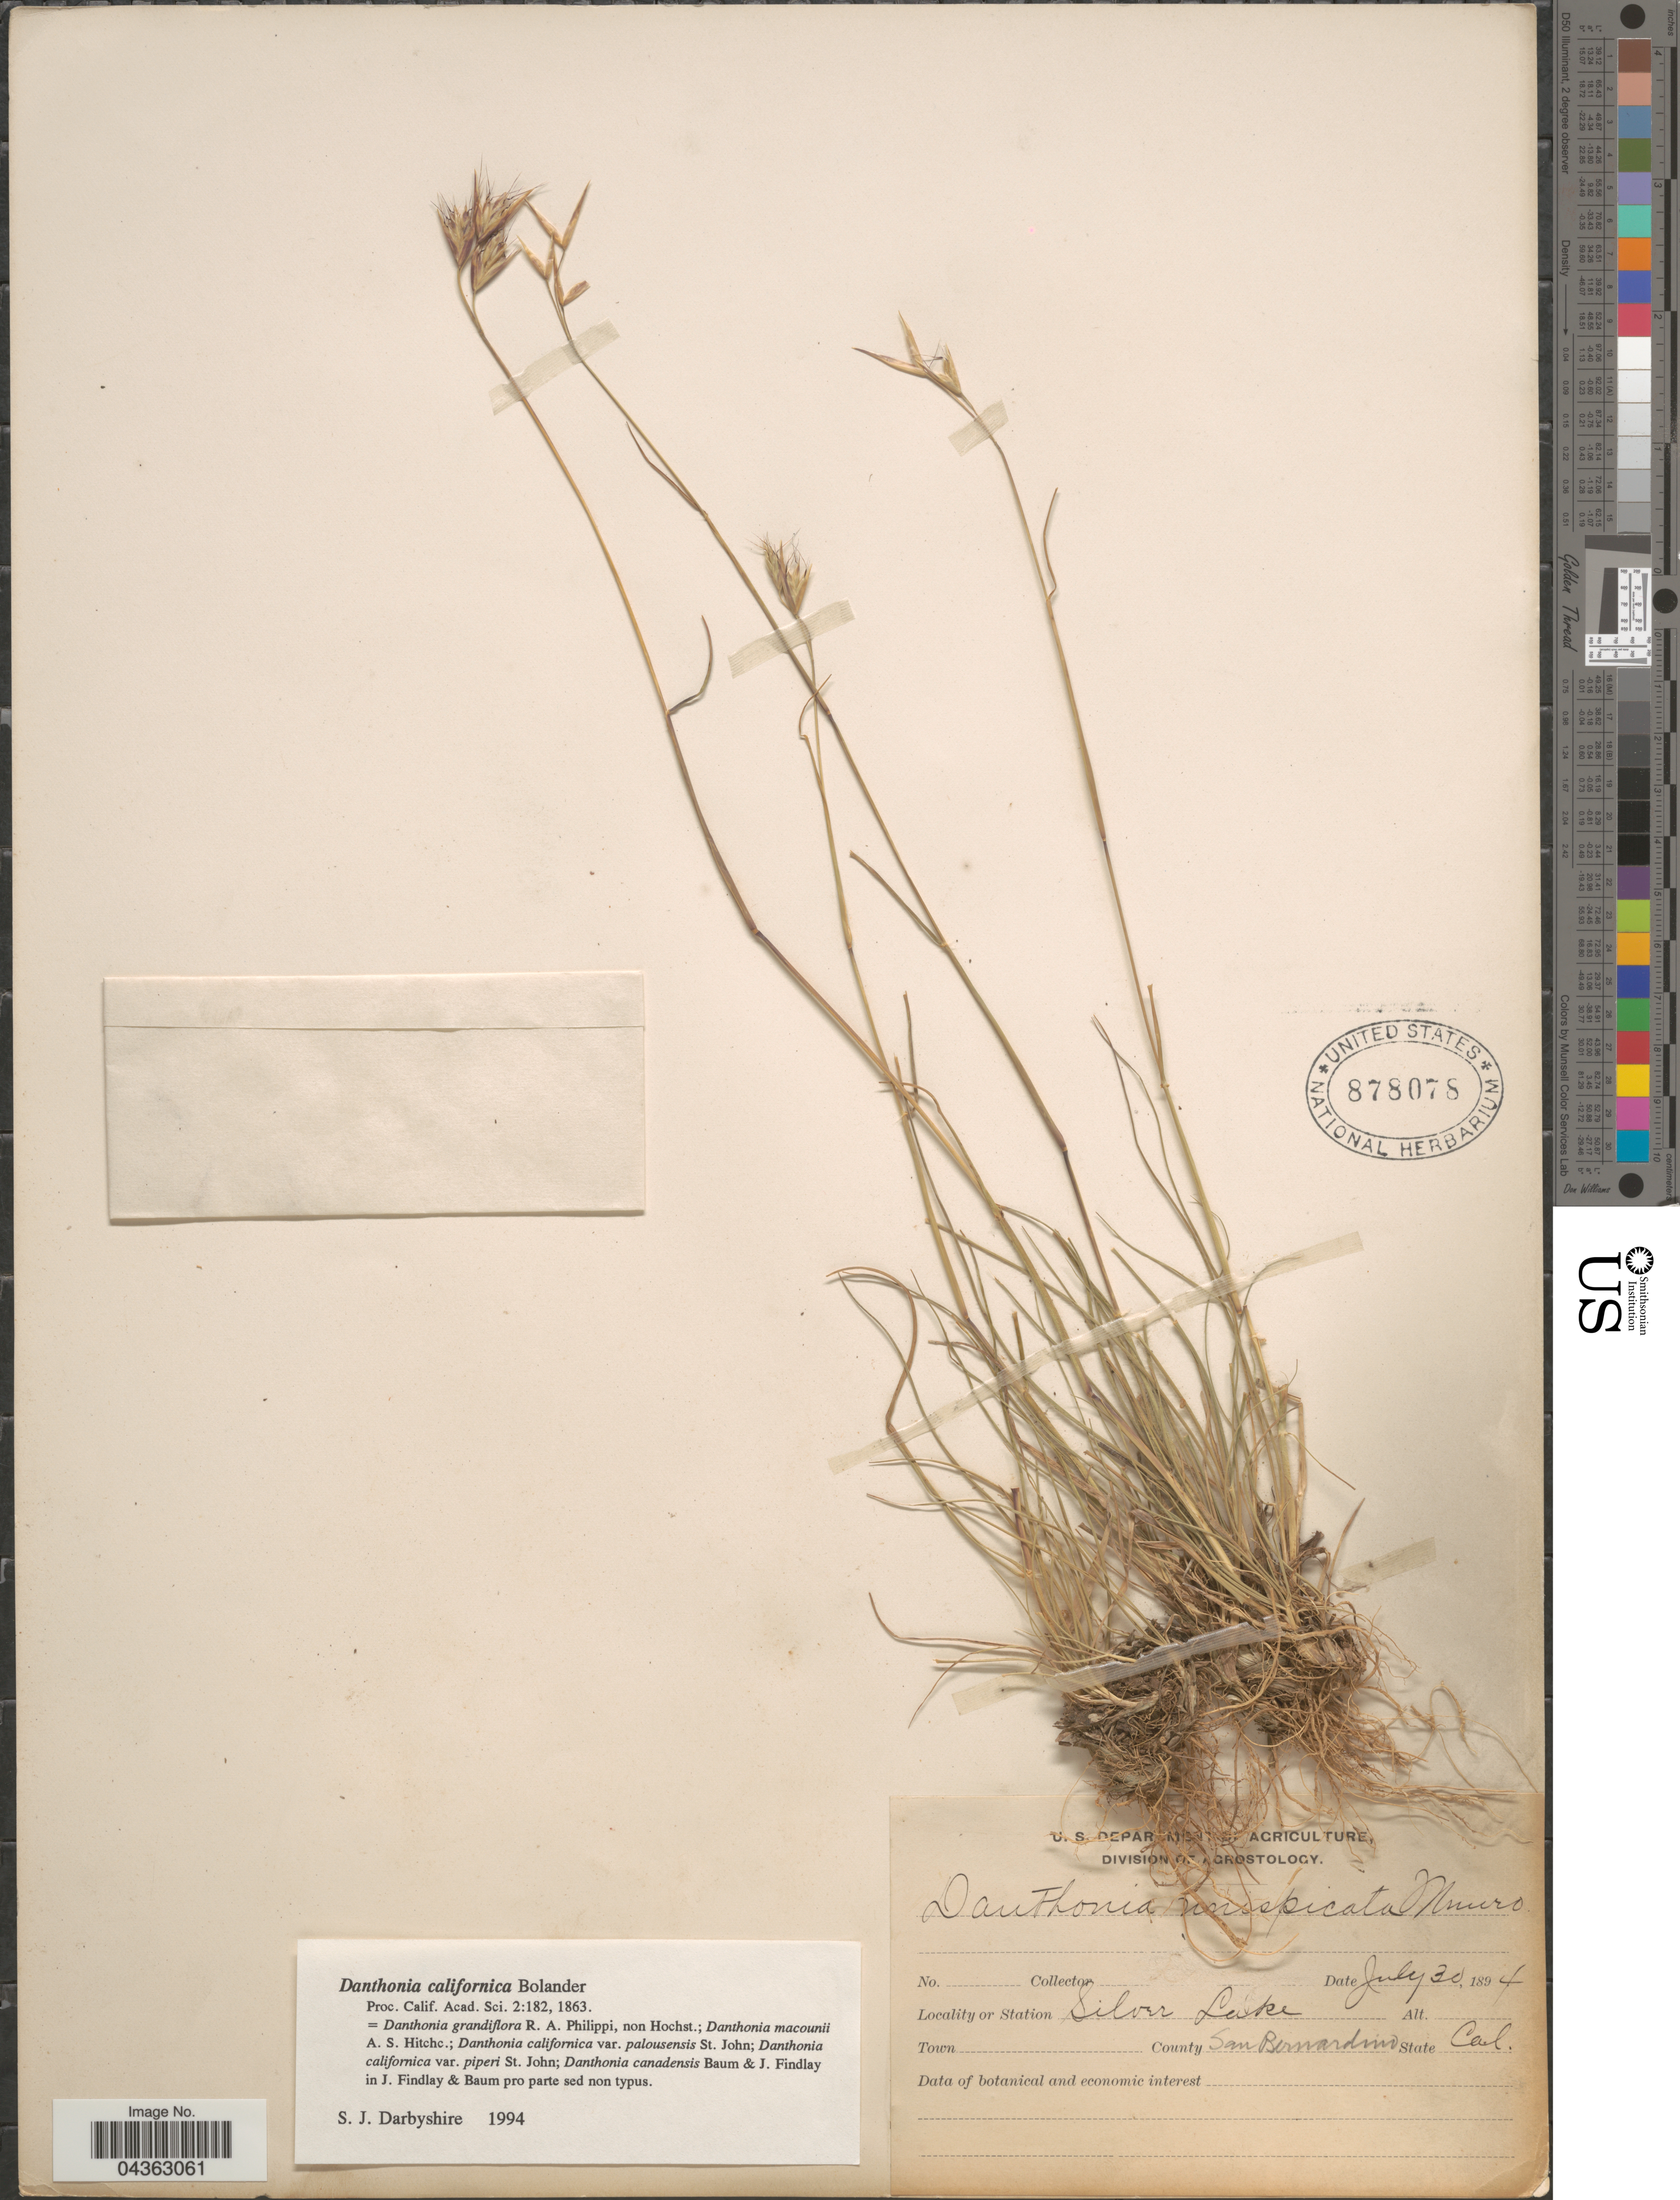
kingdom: Plantae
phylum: Tracheophyta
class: Liliopsida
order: Poales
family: Poaceae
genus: Danthonia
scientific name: Danthonia californica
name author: Bol.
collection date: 1894-07-30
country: United States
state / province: California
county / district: San Bernardino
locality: Station Silver Lake. County San Bernardino.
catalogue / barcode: US 878078